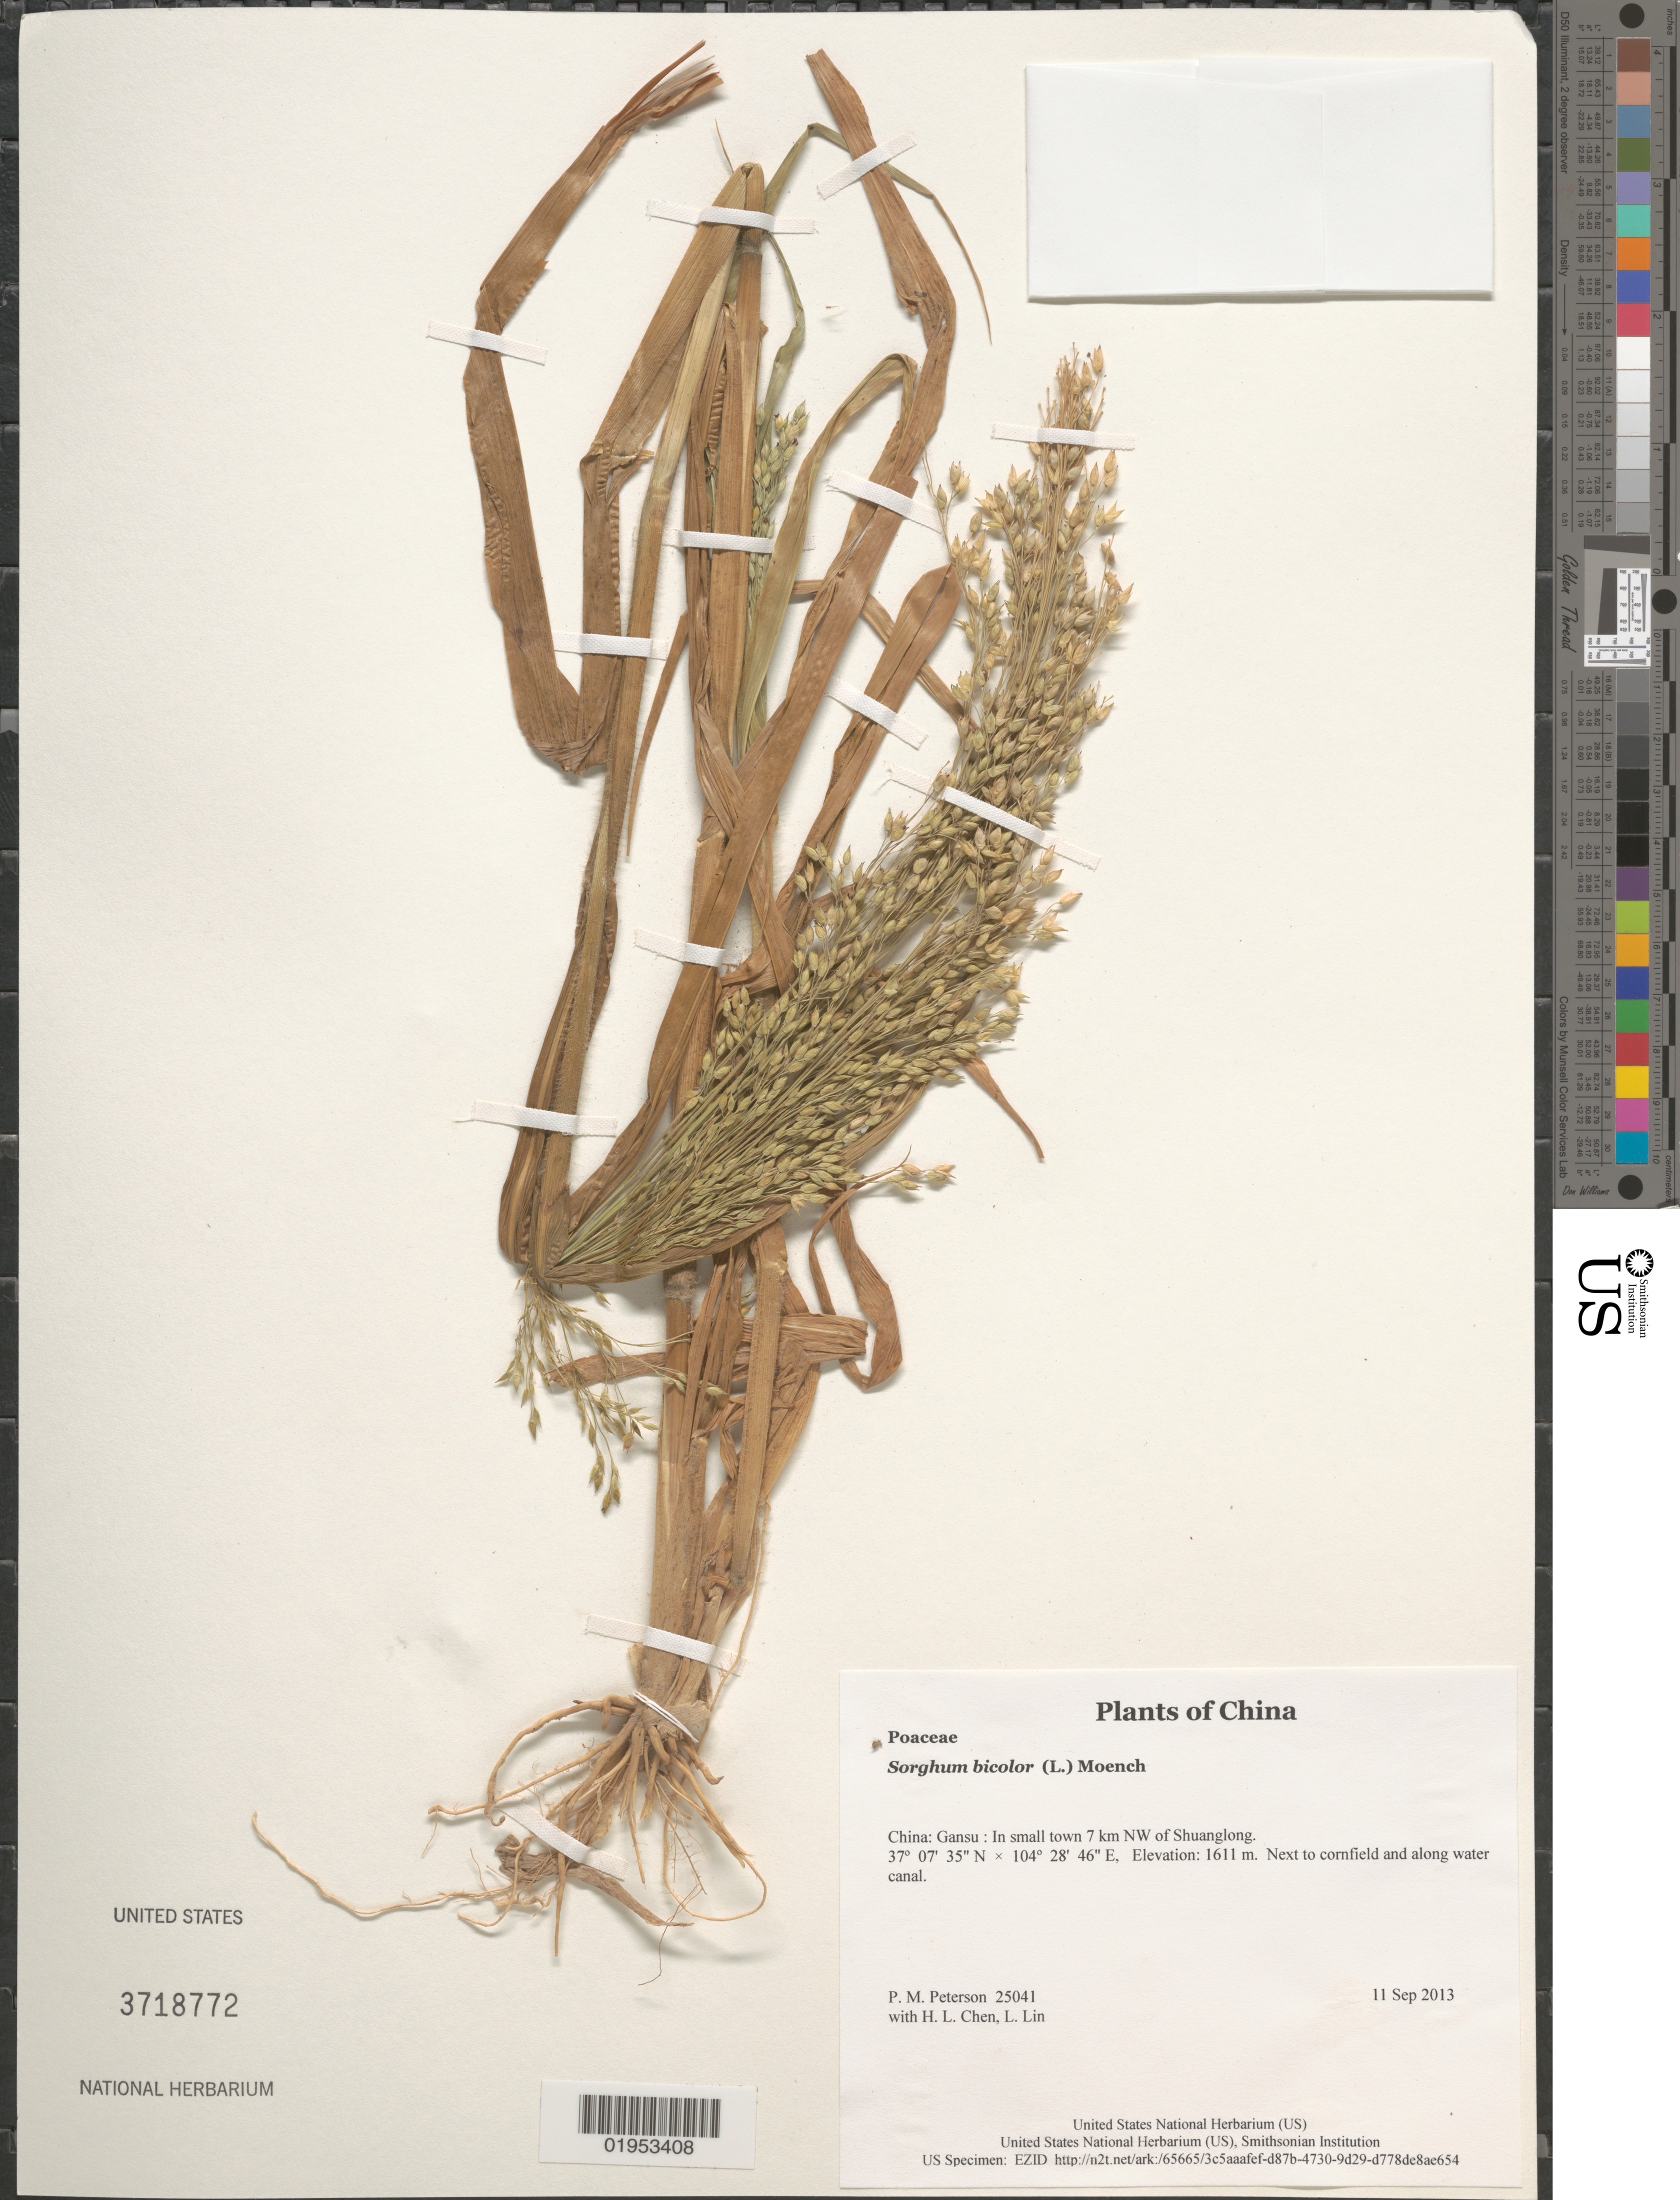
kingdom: Plantae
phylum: Tracheophyta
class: Liliopsida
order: Poales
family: Poaceae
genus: Sorghum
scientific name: Sorghum bicolor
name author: (L.) Moench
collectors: P. M. Peterson, H. L. Chen & L. Lin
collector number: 25041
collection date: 2013-09-11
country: China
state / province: Gansu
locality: In small town 7 km NW of Shuanglong.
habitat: Next to cornfield and along water canal.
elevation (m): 1611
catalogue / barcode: US 3718772